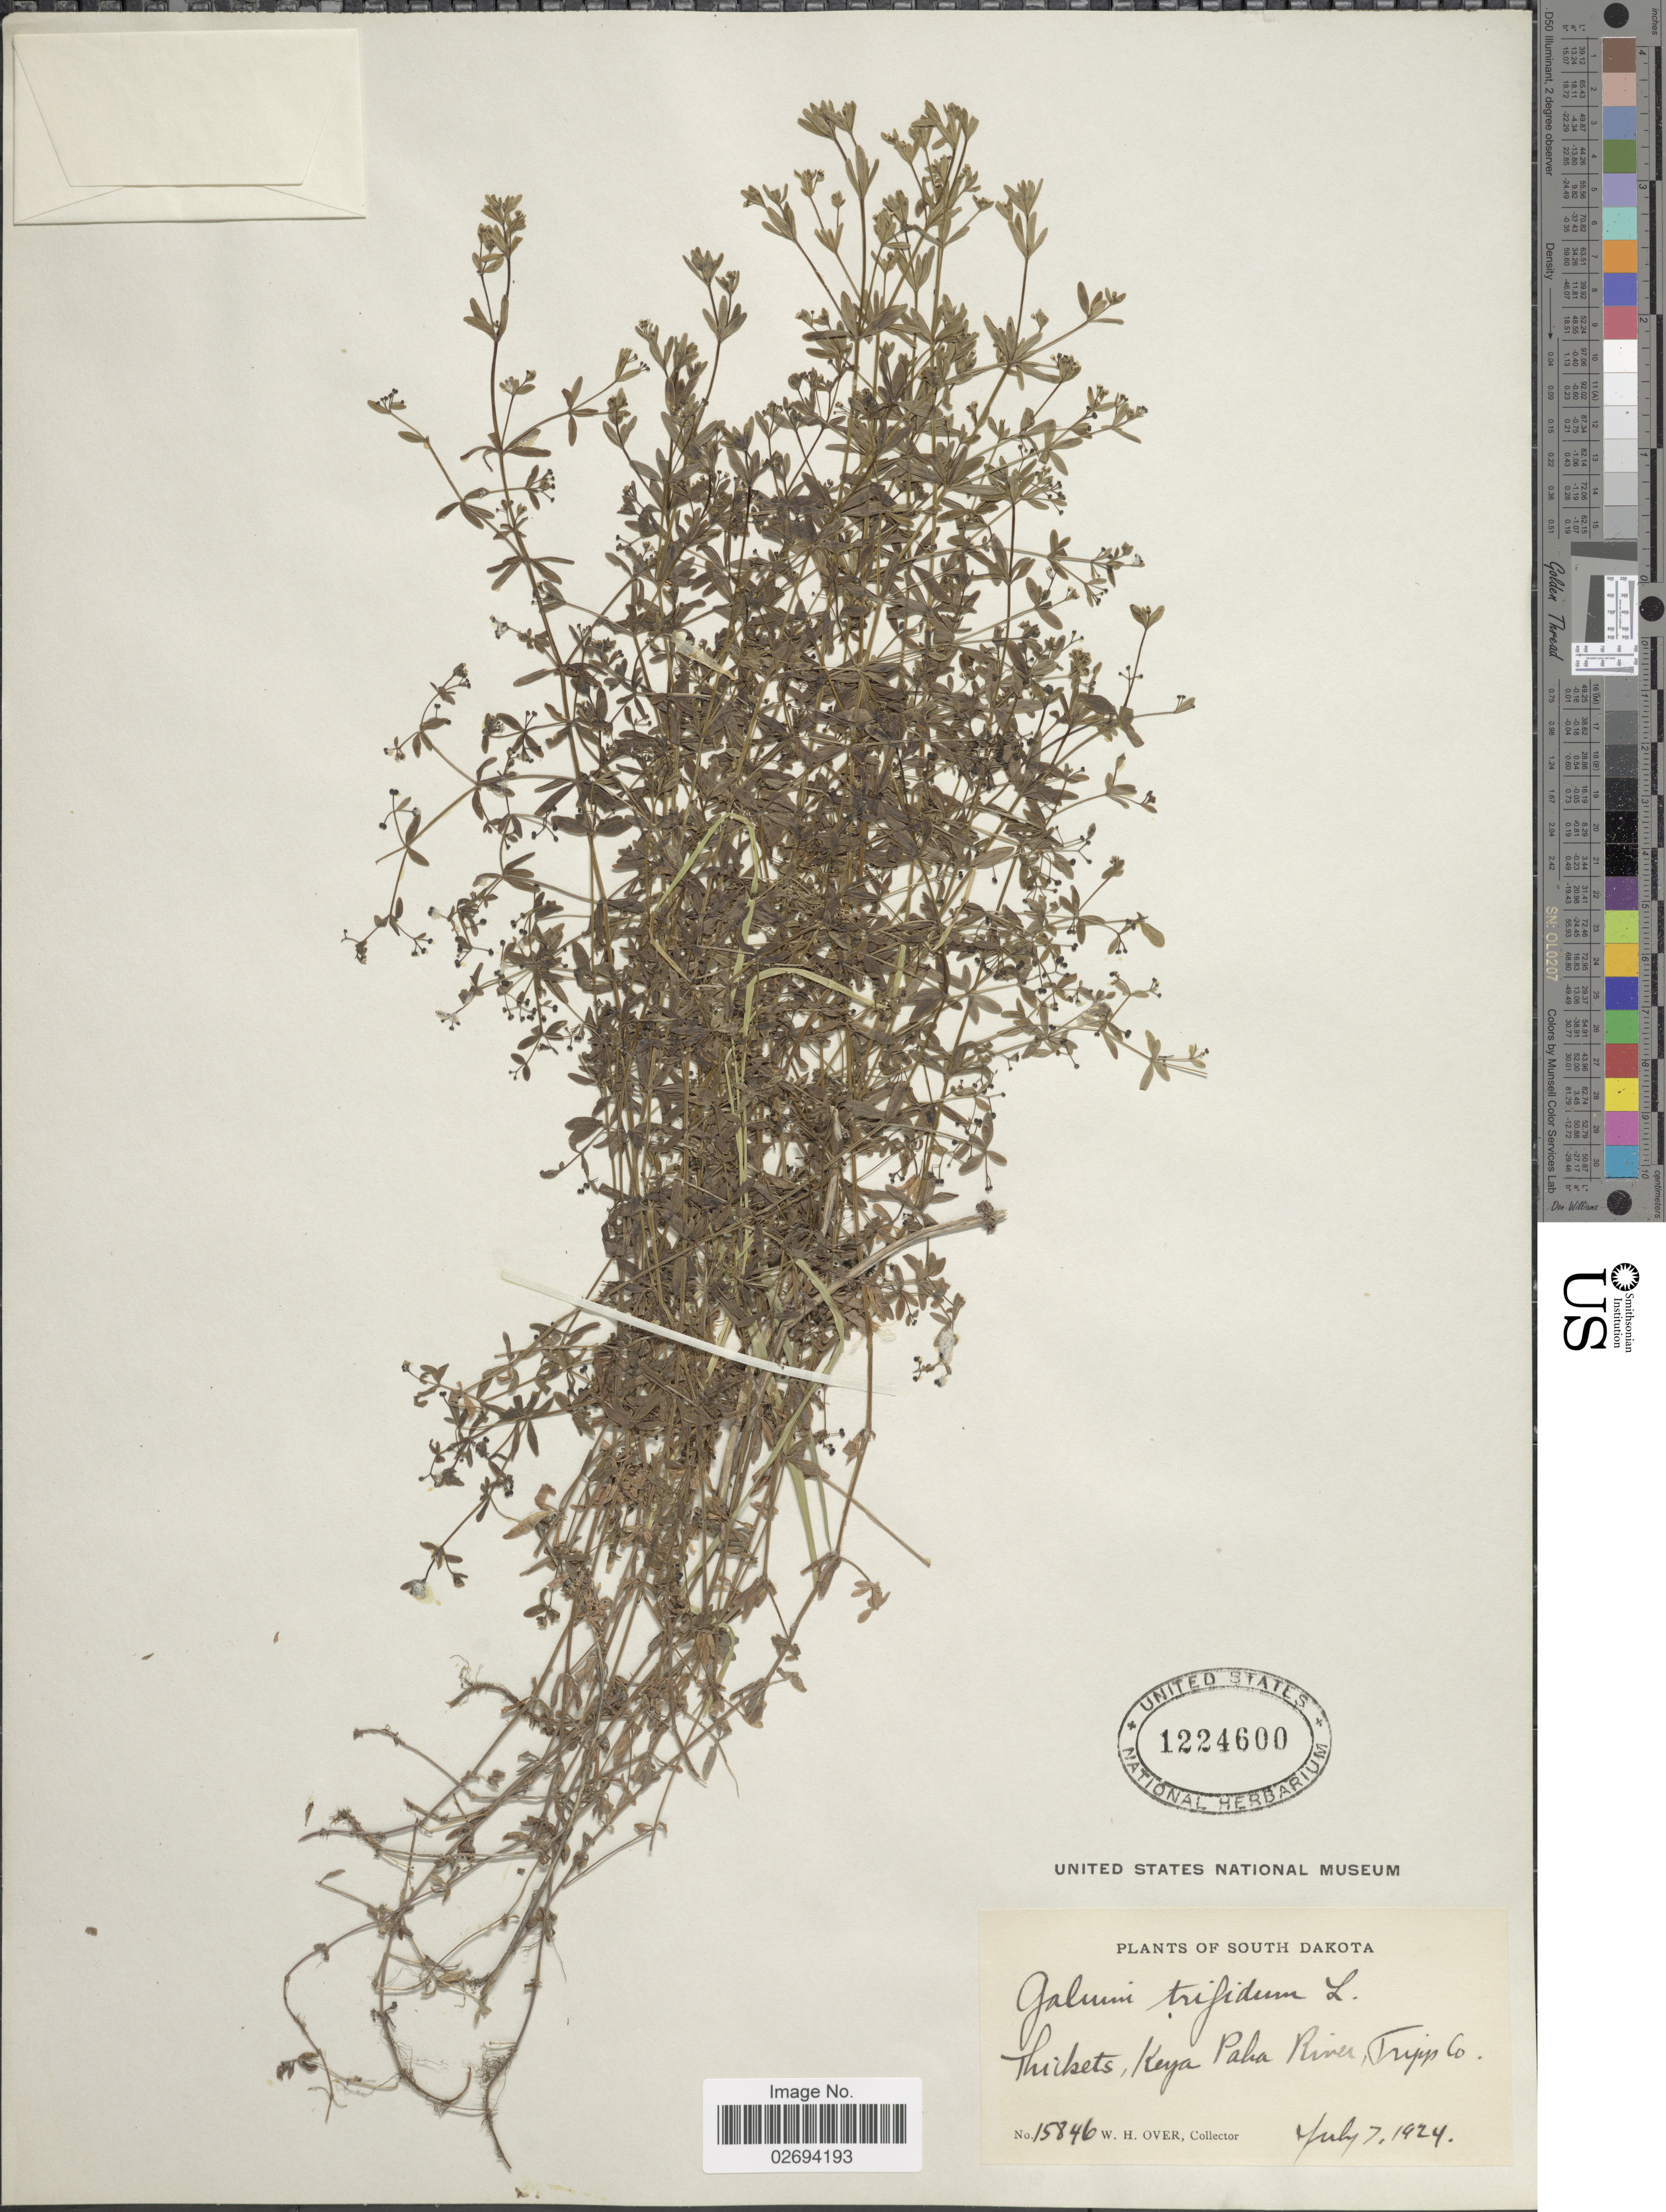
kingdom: Plantae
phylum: Tracheophyta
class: Magnoliopsida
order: Gentianales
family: Rubiaceae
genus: Galium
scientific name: Galium trifidum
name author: L.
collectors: W. Hoover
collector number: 15846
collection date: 1924-07-07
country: United States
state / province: South Dakota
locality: Kenya Paka River, Tripp Co.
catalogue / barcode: US 1224600